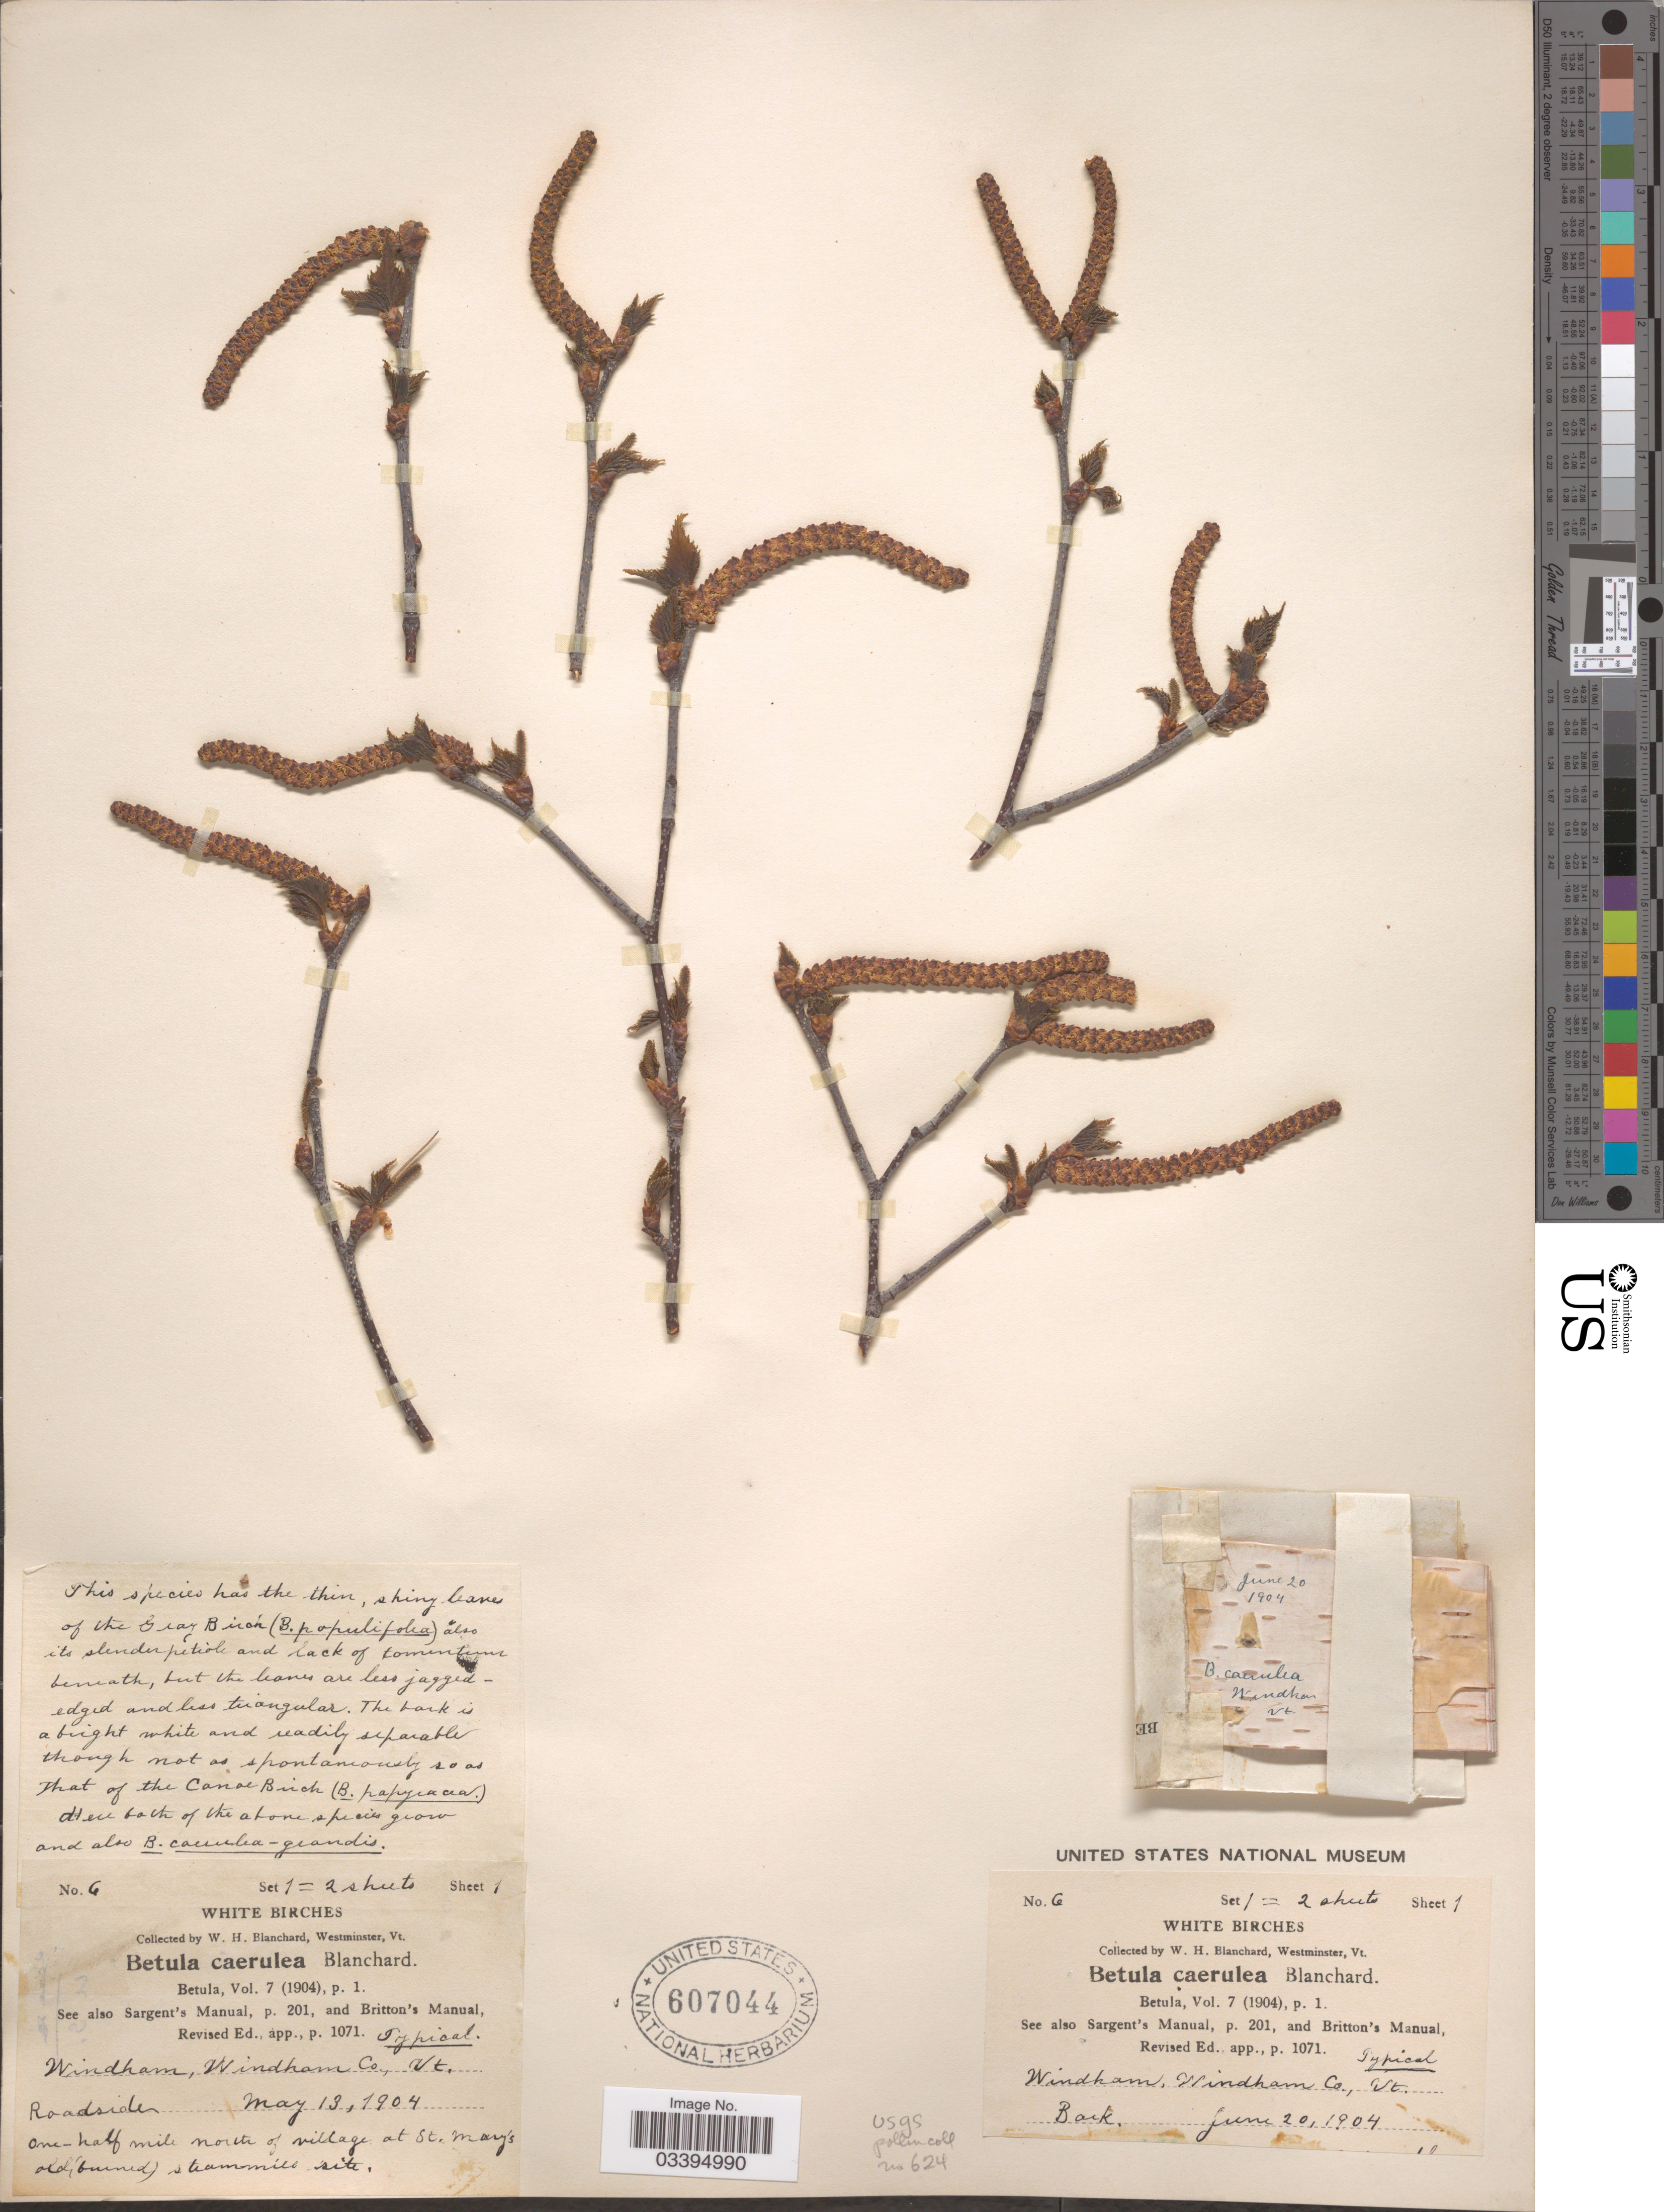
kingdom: Plantae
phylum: Tracheophyta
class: Magnoliopsida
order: Fagales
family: Betulaceae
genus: Betula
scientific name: Betula caerulea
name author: Blanch.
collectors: W. H. Blanchard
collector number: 6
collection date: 1904-05-13/1904-06-20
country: United States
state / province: Vermont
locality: Windham, Windham Co., Vt. One-half mile north of village at St. Mary's old (burned) steammill site.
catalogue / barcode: US 607044